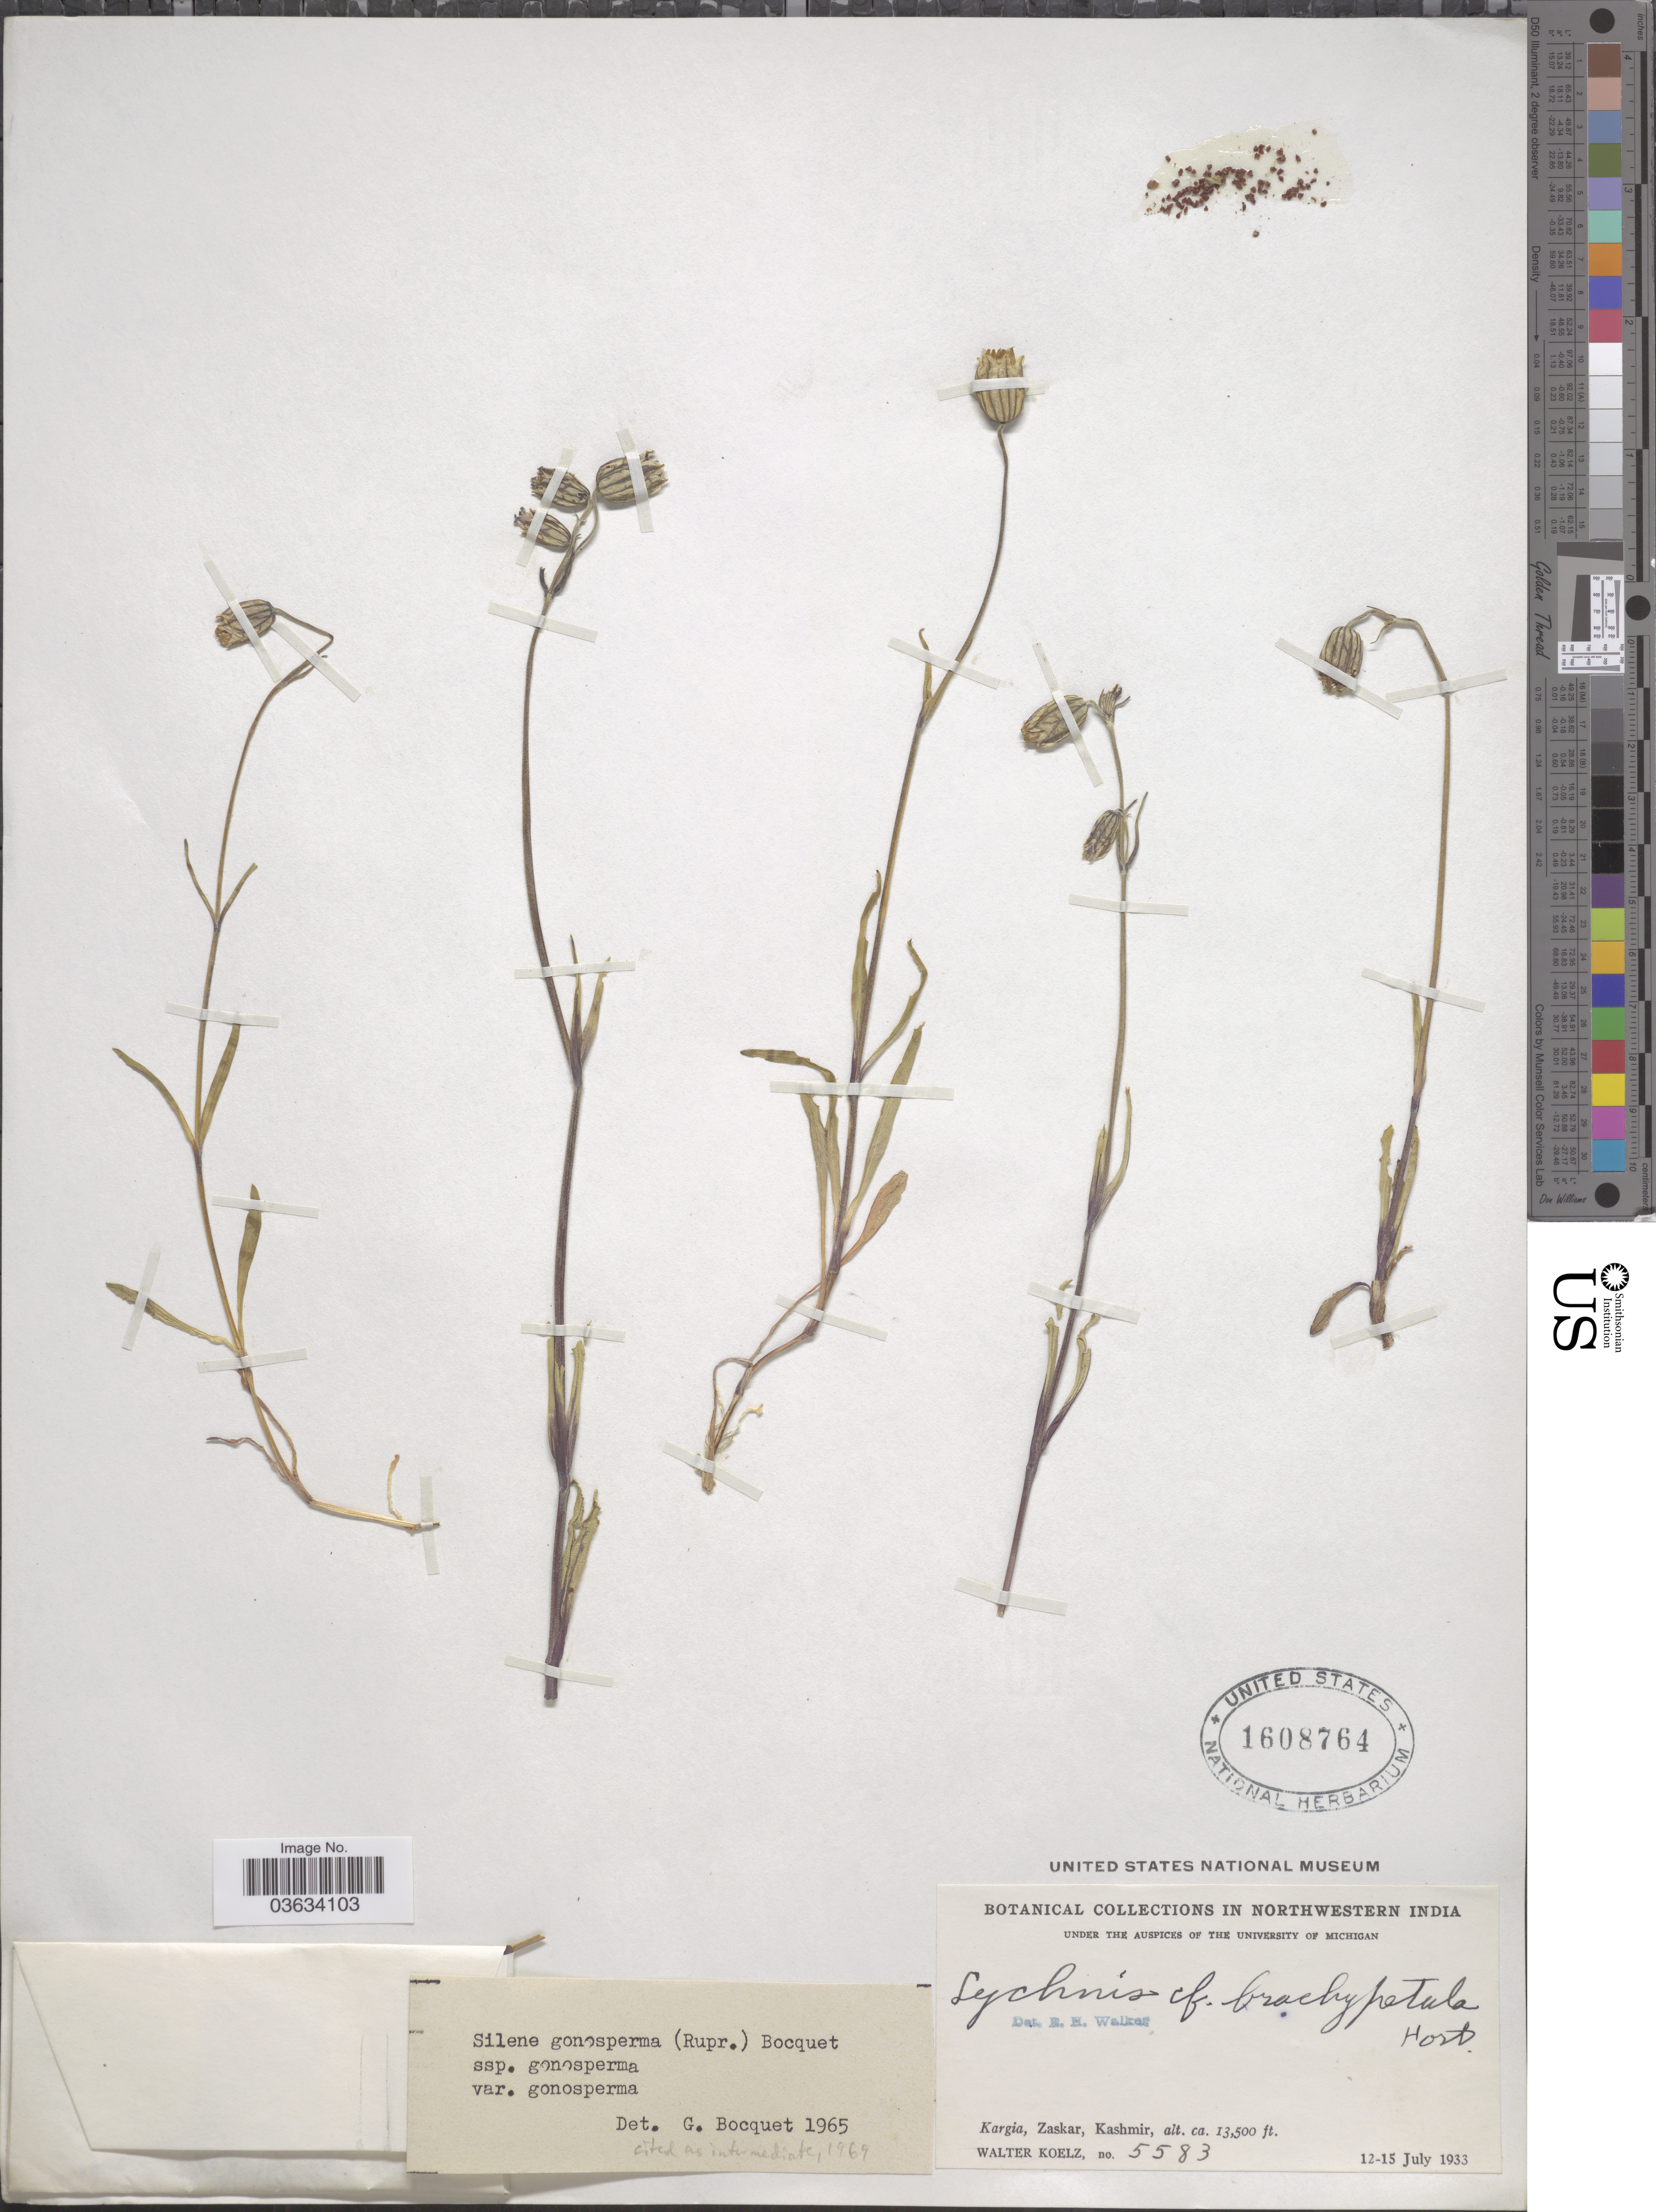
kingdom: Plantae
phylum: Tracheophyta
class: Magnoliopsida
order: Caryophyllales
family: Caryophyllaceae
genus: Silene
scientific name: Silene gonosperma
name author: (Rupr.) Bocquet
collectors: W. N. Koelz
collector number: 5583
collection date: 1933-07-12/1933-07-15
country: India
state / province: Jammu and Kashmir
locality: Northwestern India. Kargia, Zaskar, Kashmir.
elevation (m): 4115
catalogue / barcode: US 1608764